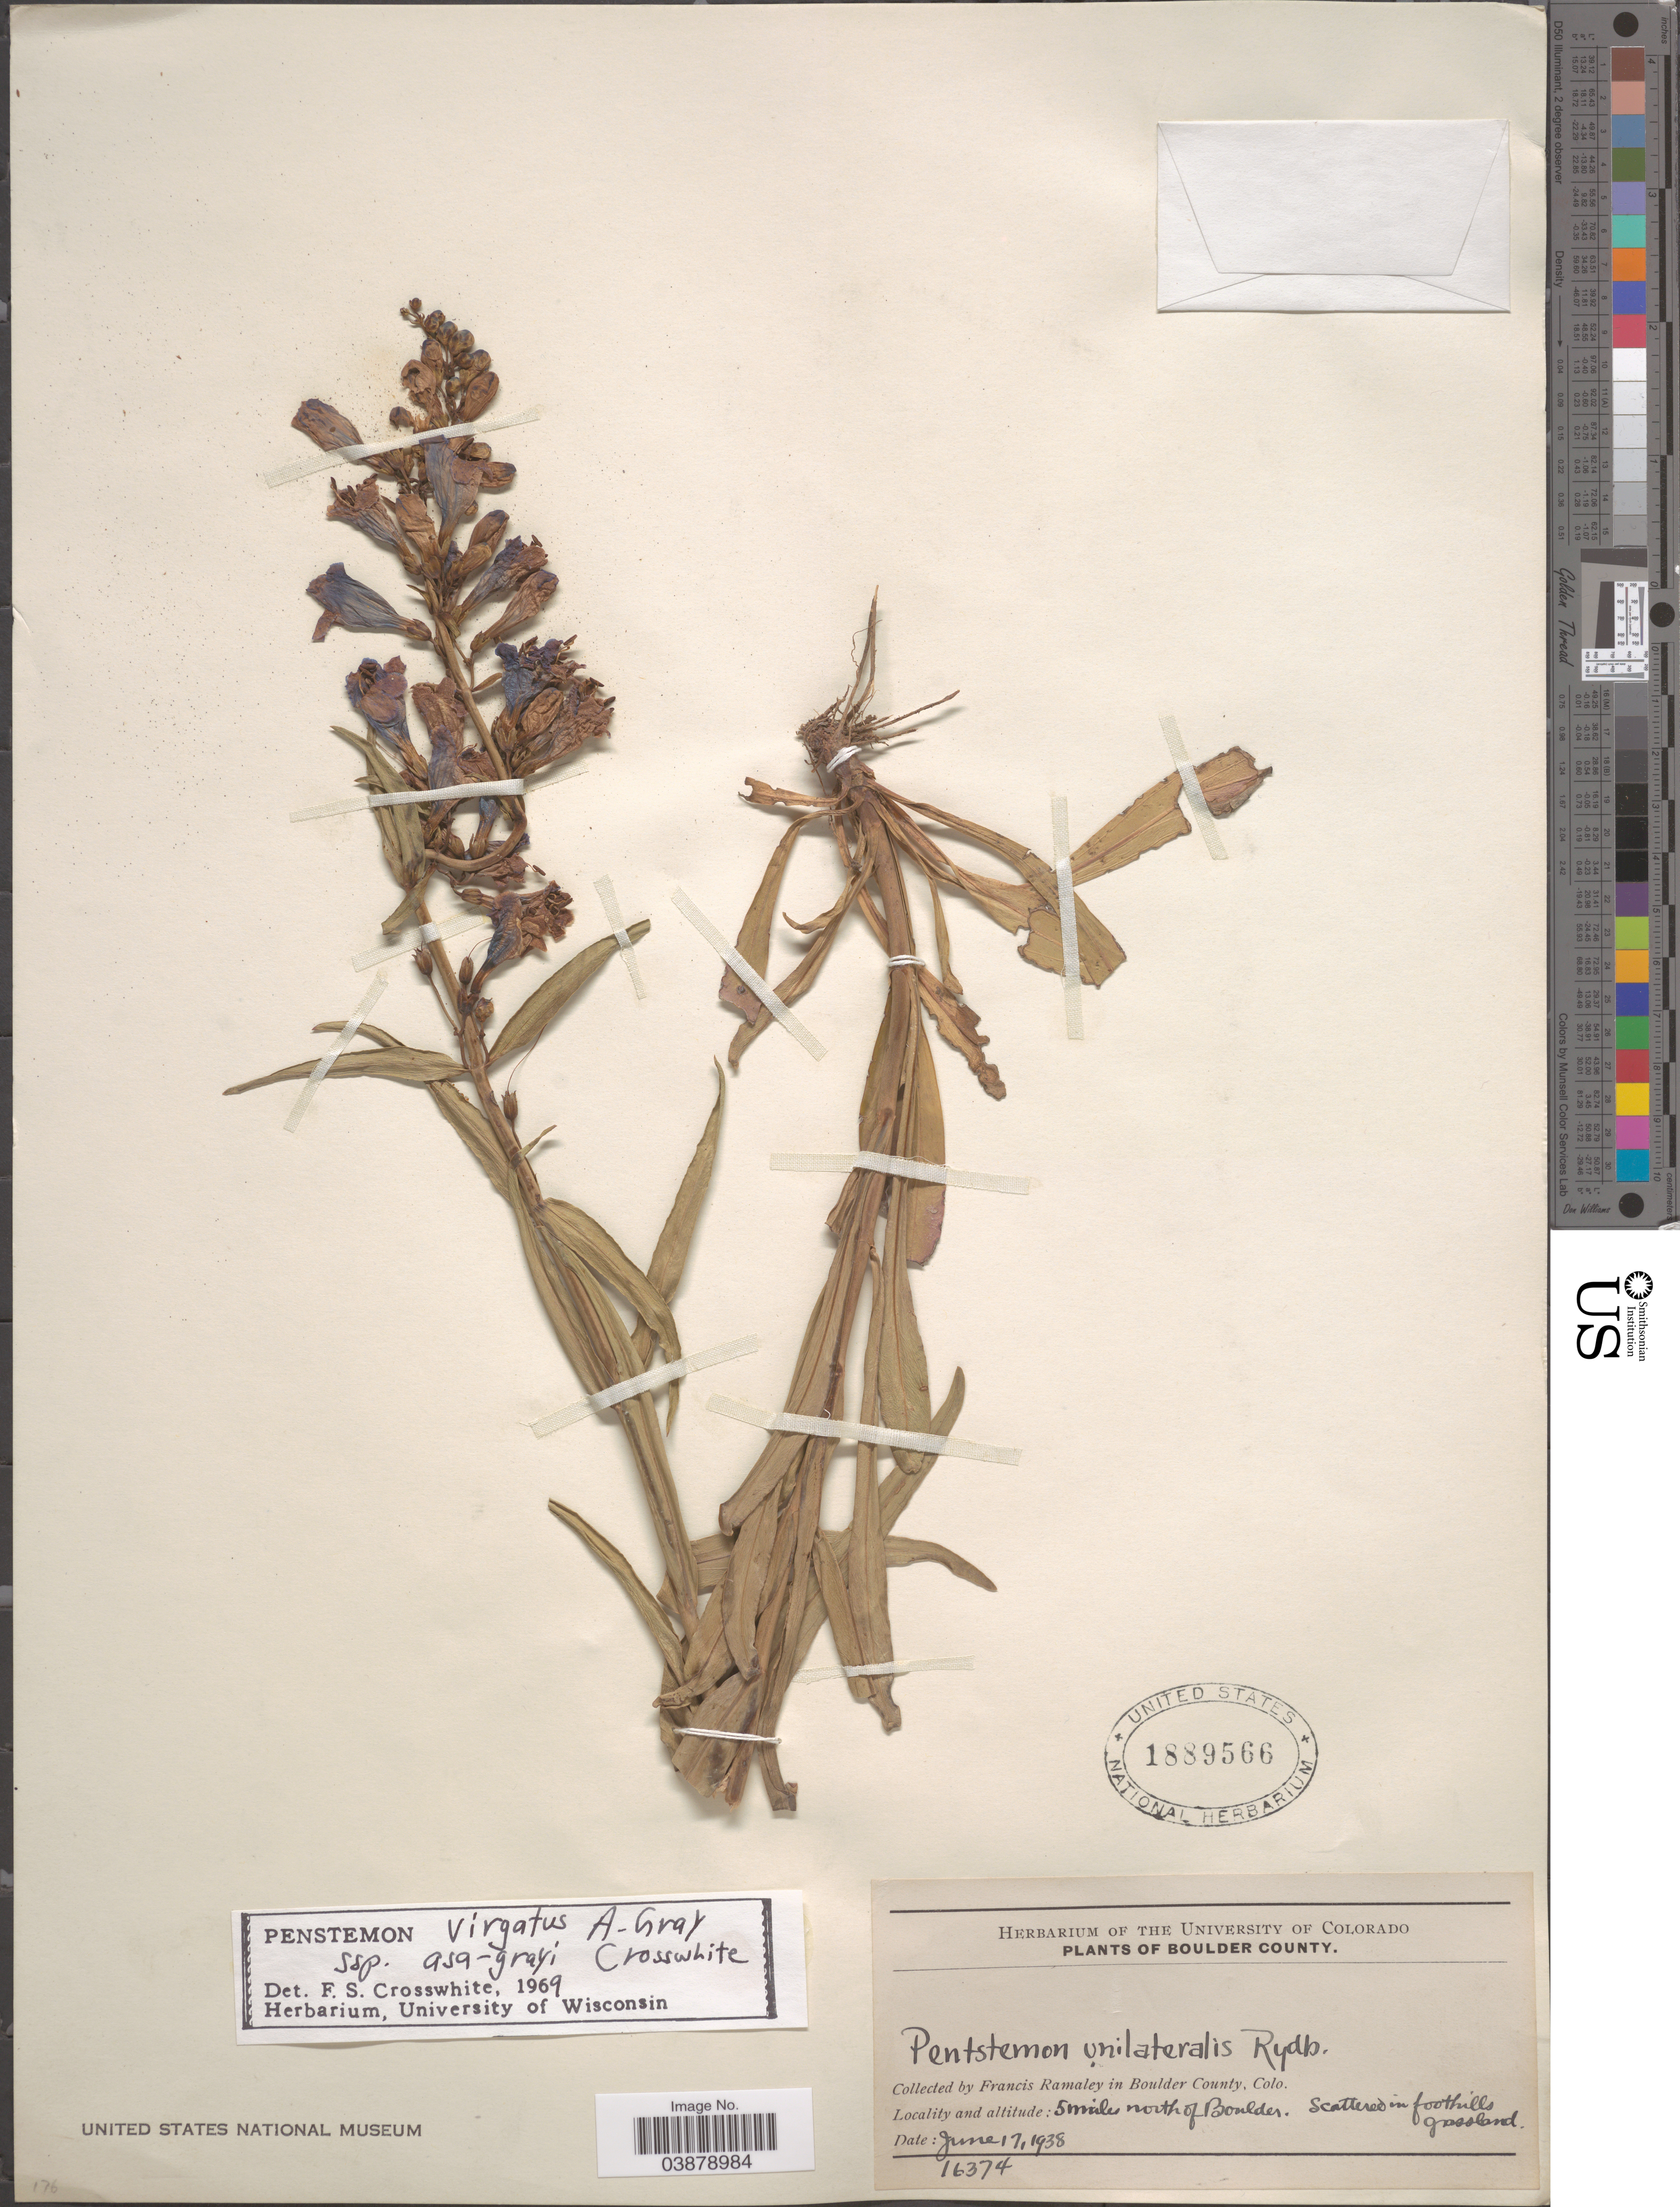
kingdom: Plantae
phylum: Tracheophyta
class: Magnoliopsida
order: Lamiales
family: Plantaginaceae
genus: Penstemon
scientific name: Penstemon virgatus subsp. asa-grayi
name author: Crosswh.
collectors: F. Ramaley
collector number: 16374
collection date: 1938-06-17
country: United States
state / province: Colorado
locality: Boulder County. In Boulder County. 5 miles north of Boulder.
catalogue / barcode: US 1889566